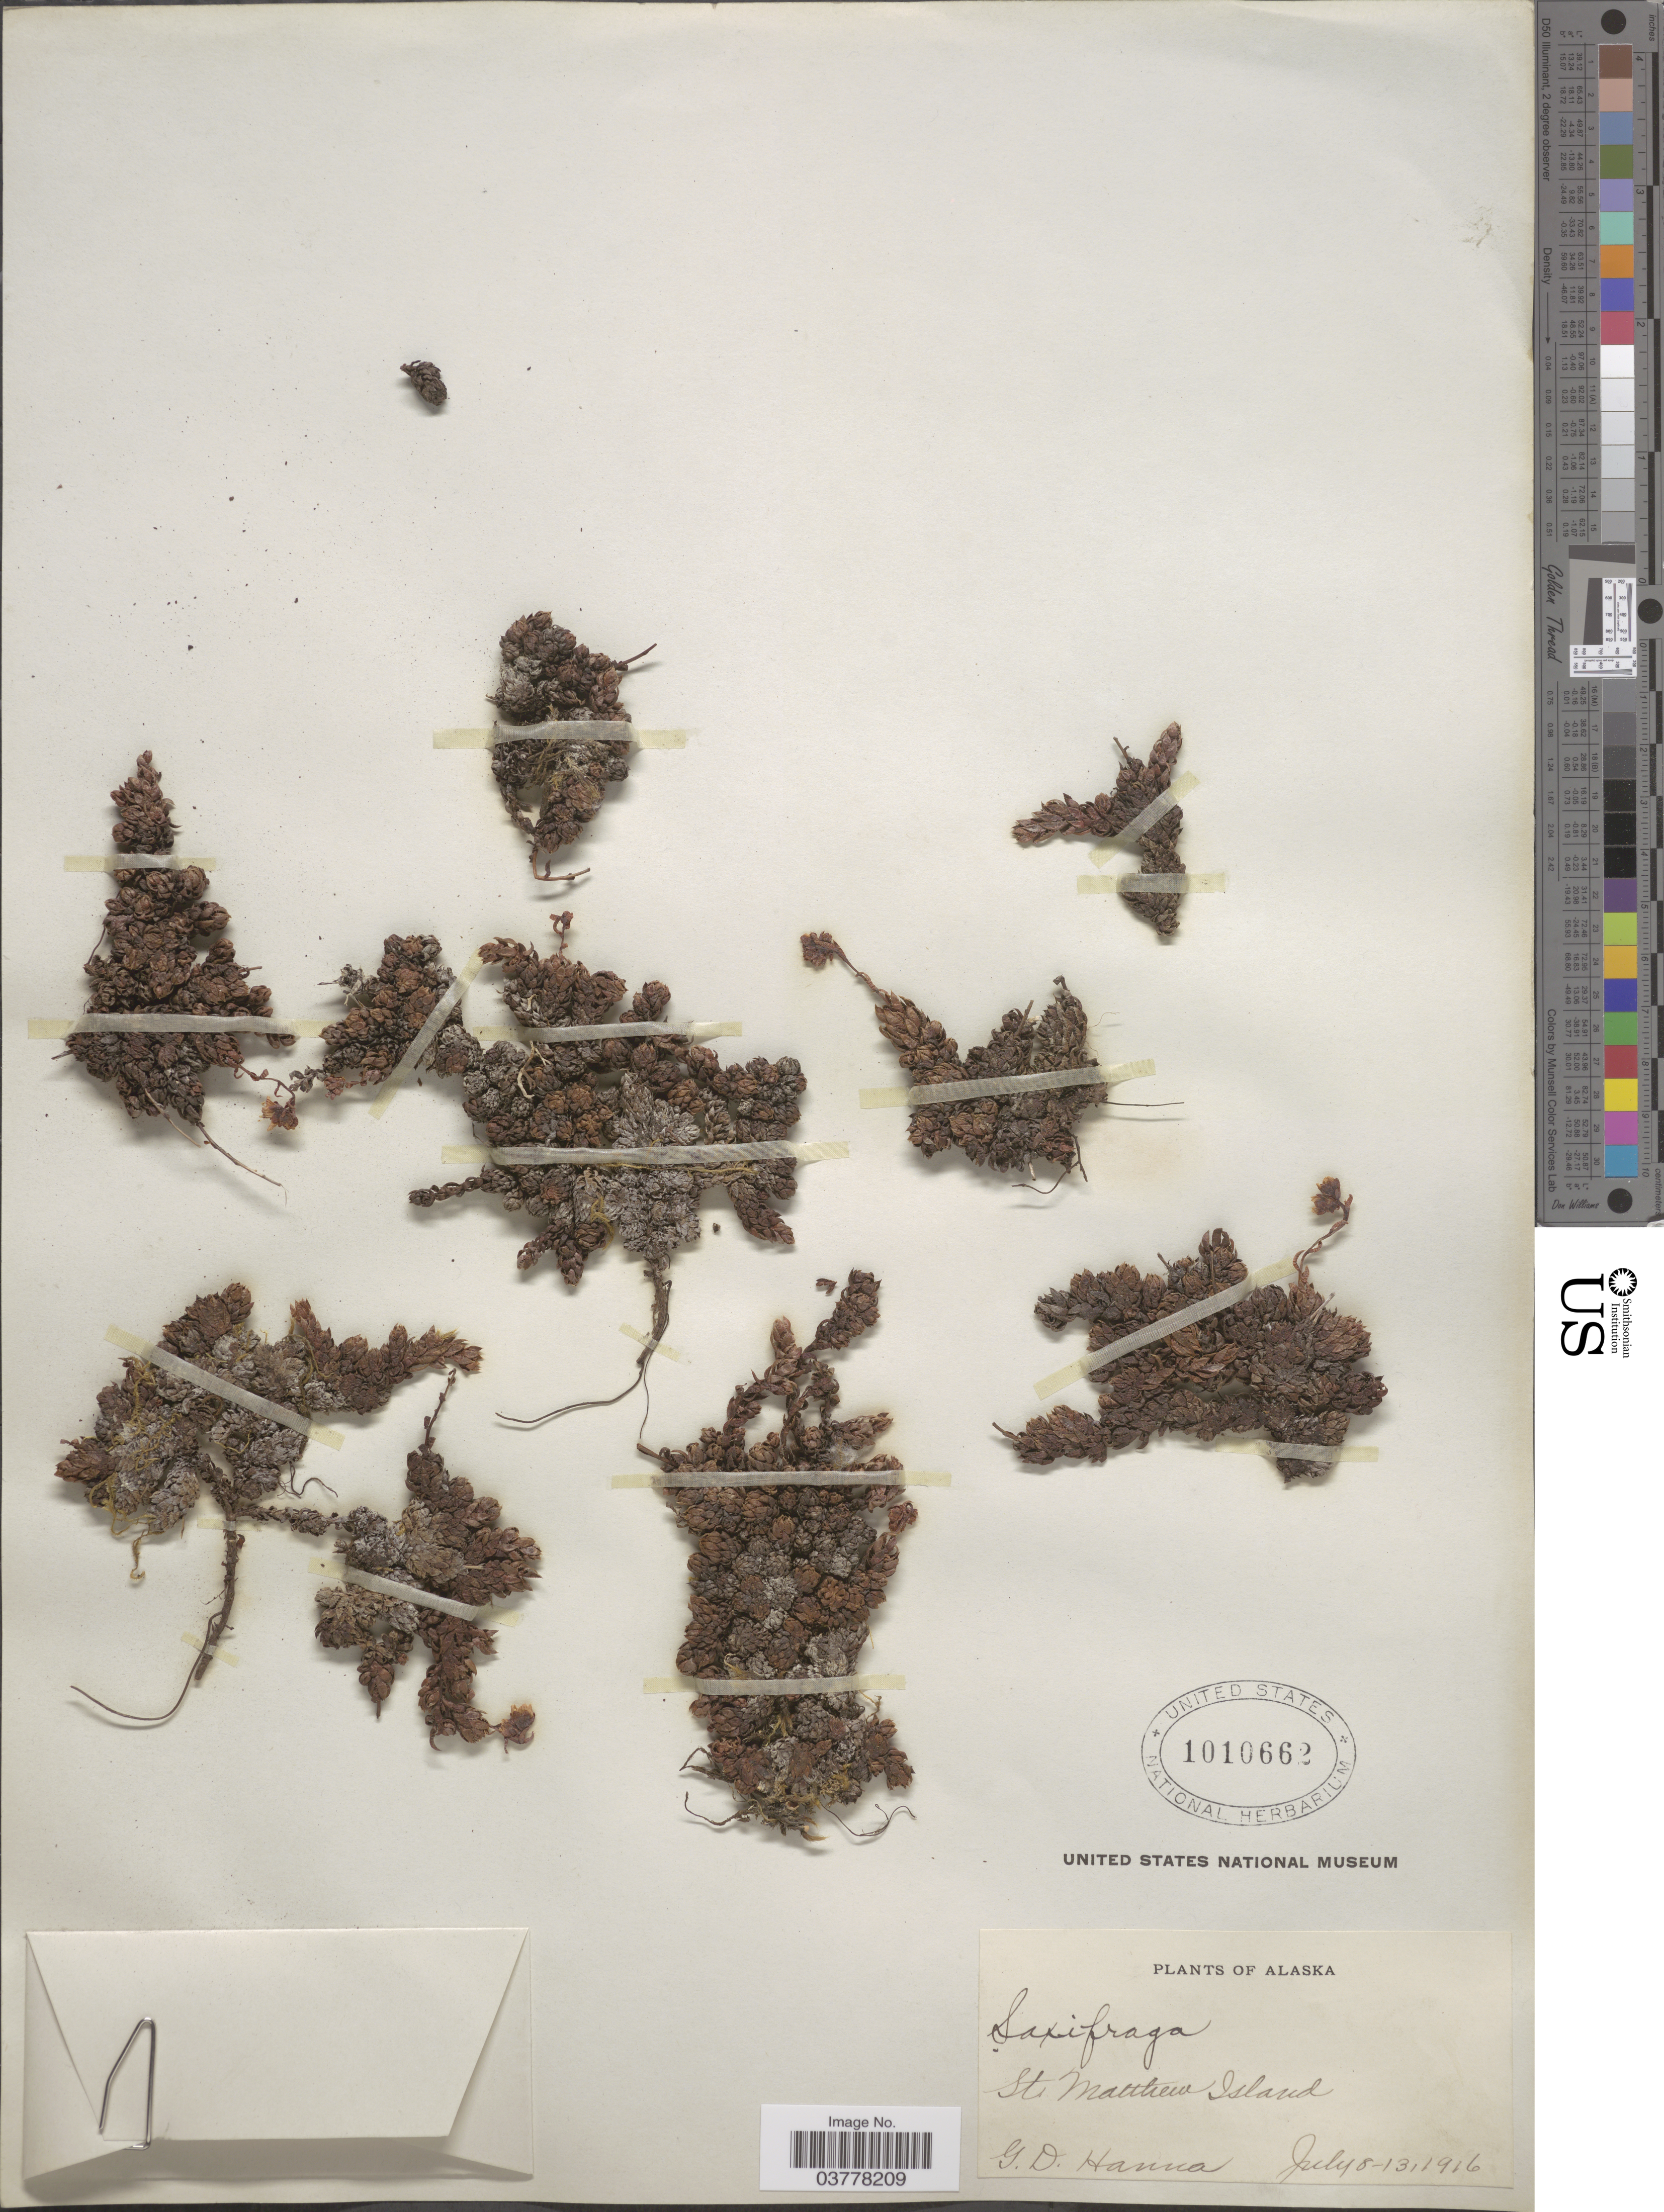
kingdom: Plantae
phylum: Tracheophyta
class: Magnoliopsida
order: Saxifragales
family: Saxifragaceae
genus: Saxifraga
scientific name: Saxifraga bronchialis subsp. funstonii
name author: (Small) Hultén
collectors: G. D. Hanna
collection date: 1916-07-08/1916-07-13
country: United States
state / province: Alaska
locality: St. Matthew Island.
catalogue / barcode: US 1010662